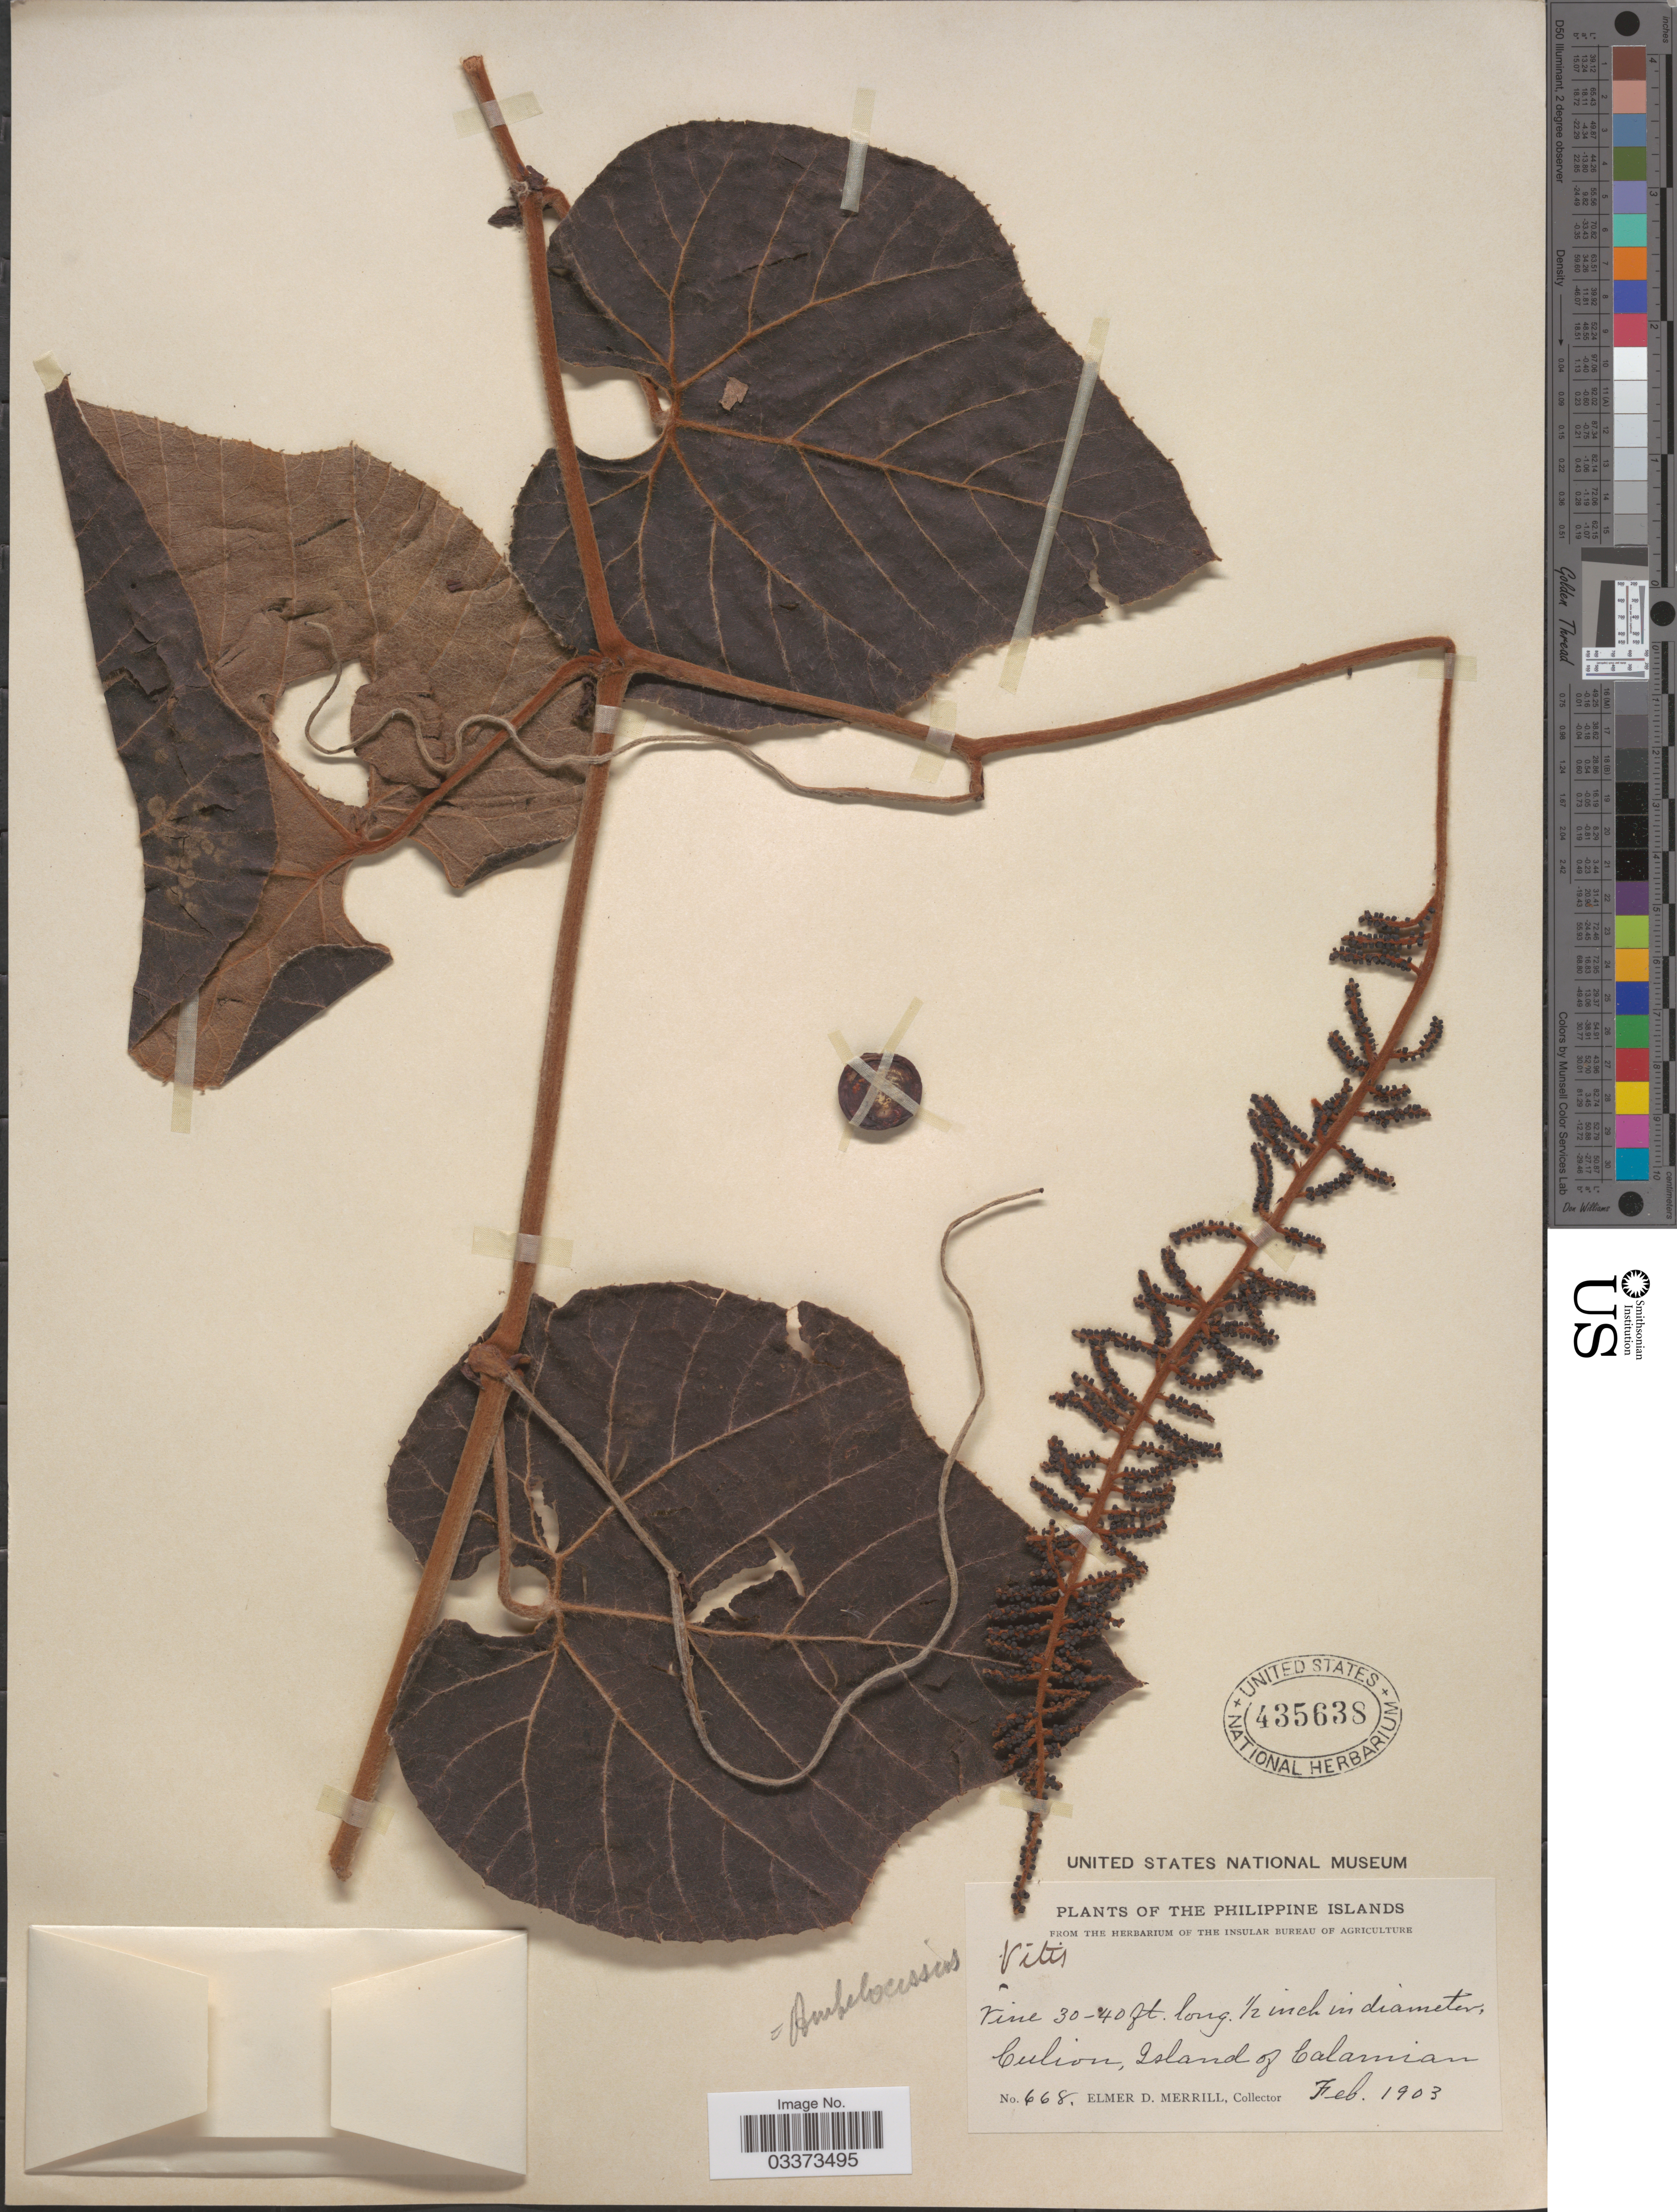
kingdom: Plantae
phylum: Tracheophyta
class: Magnoliopsida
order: Vitales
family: Vitaceae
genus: Ampelocissus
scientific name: Ampelocissus ochracea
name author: (Merr.) Merr.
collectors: E. D. Merrill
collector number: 668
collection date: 1903-02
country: Philippines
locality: Culion, Island of Calamian.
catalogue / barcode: US 435638